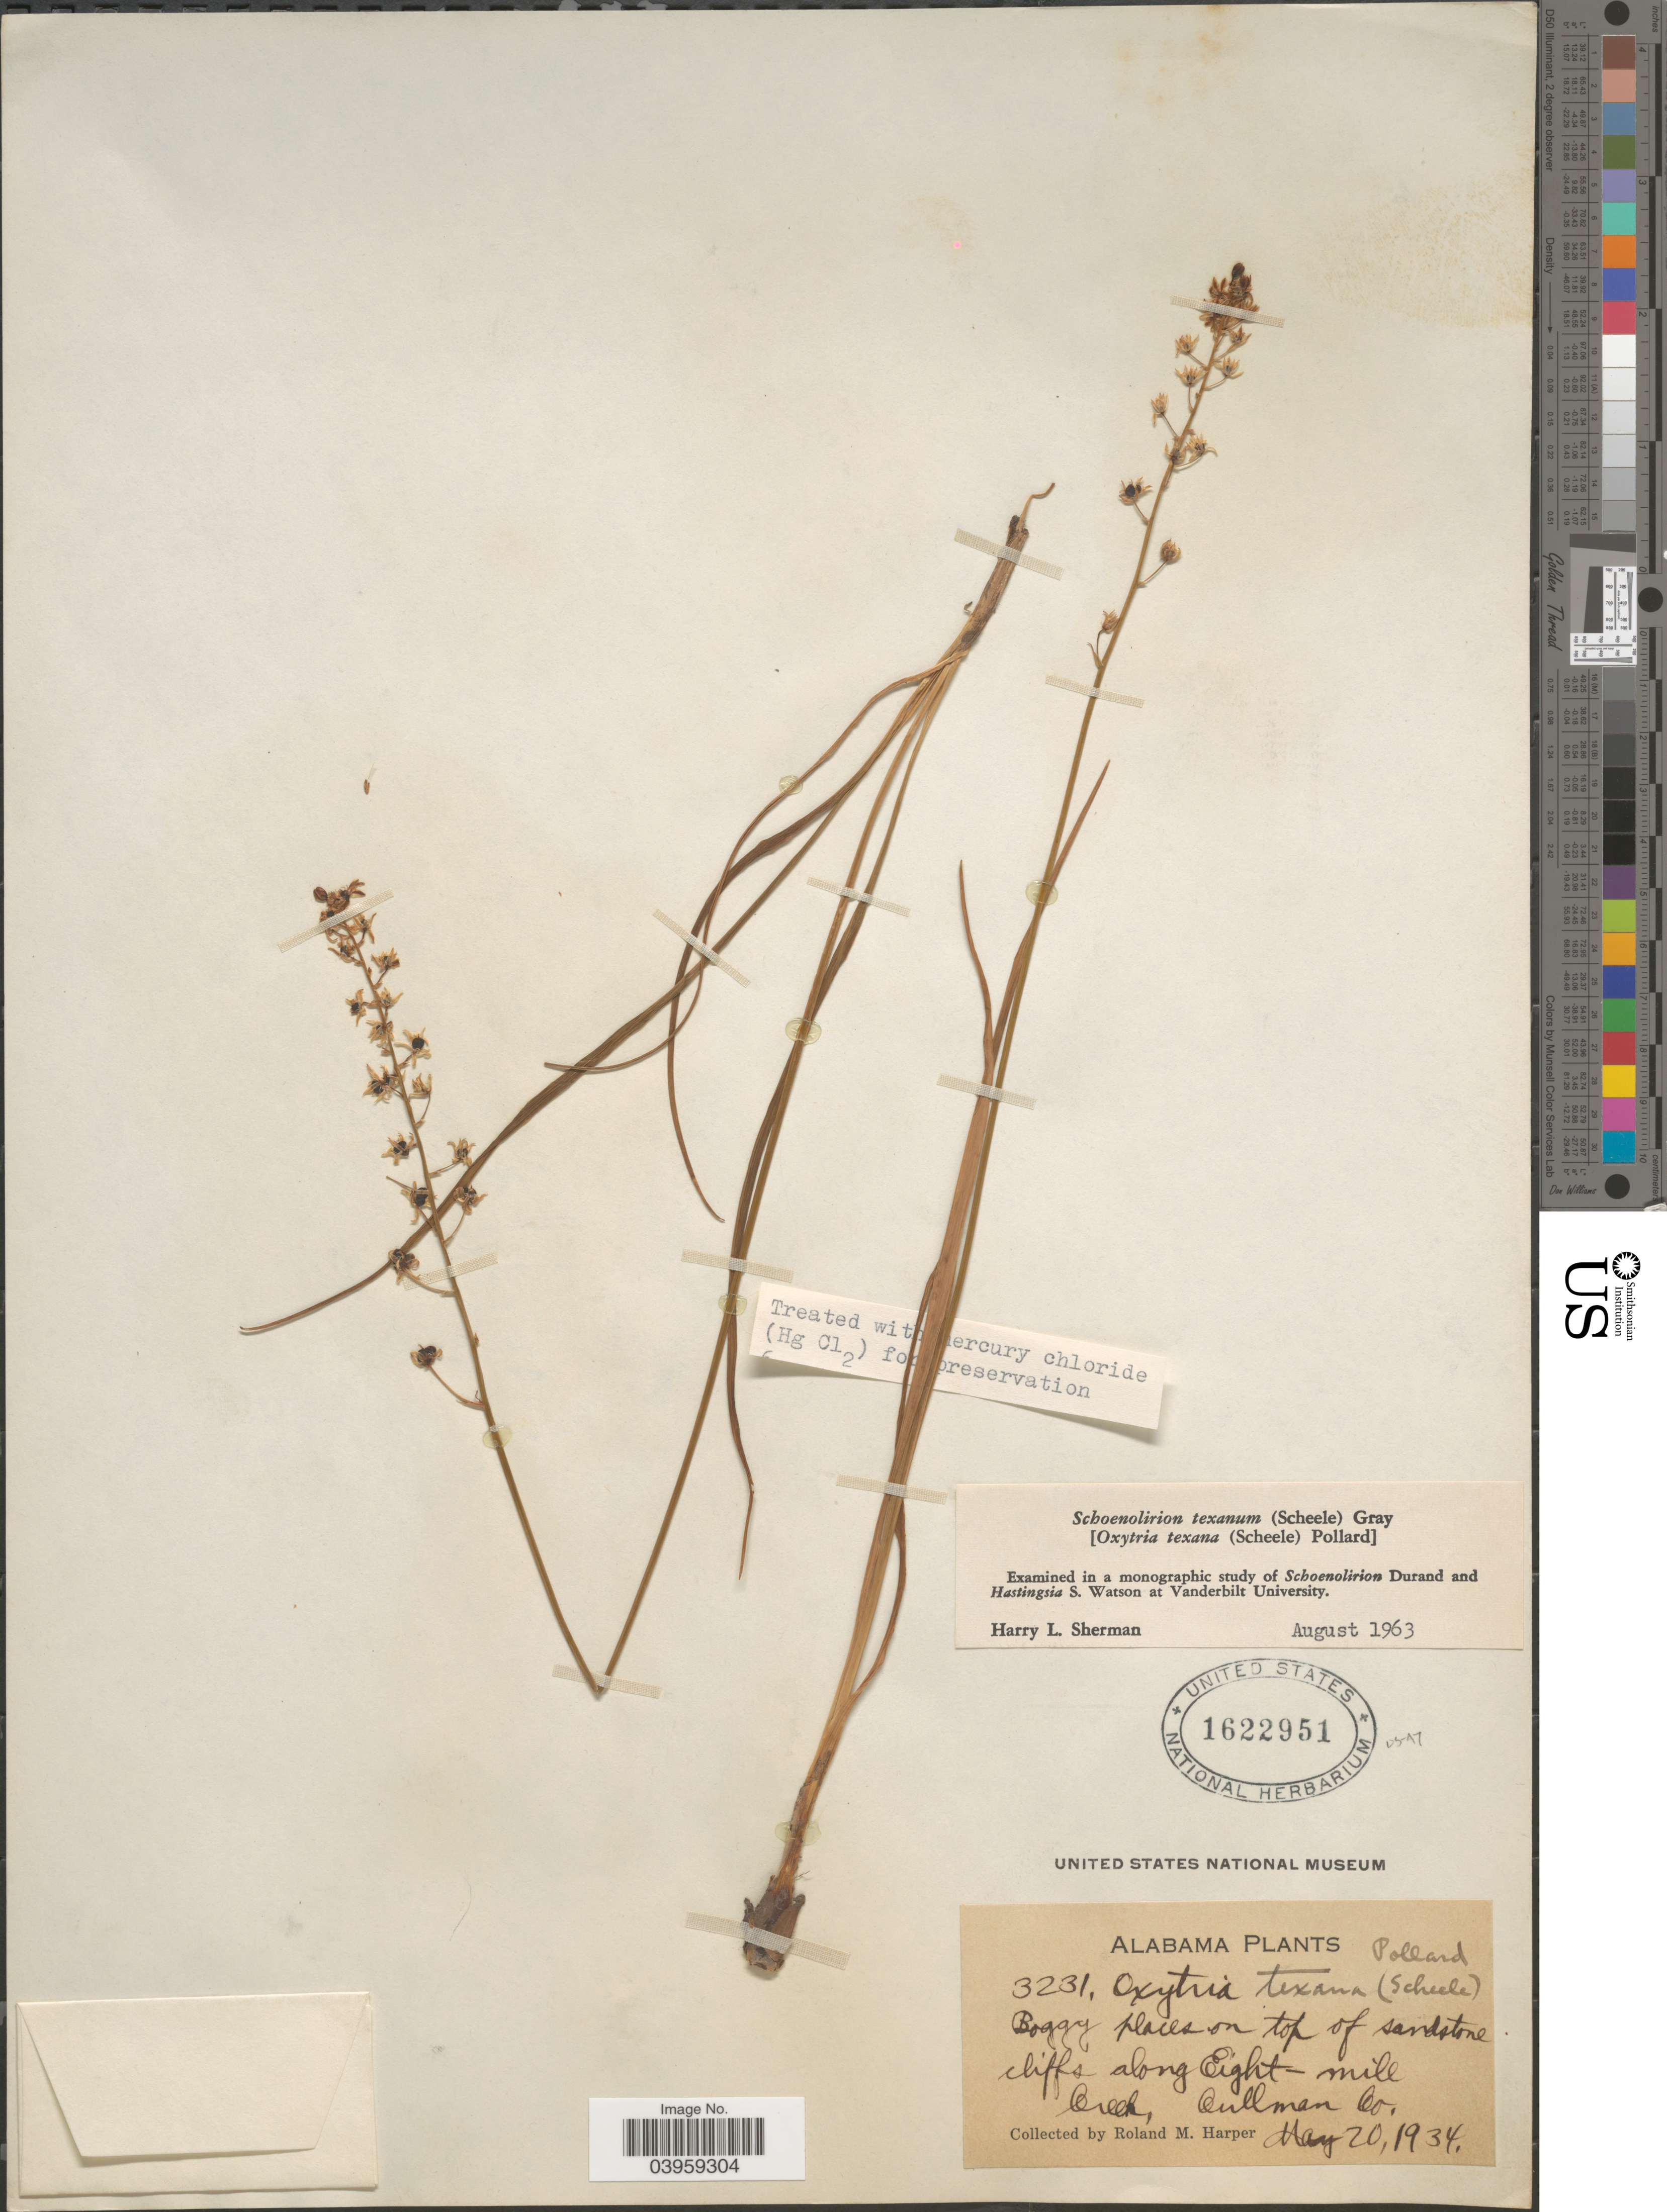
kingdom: Plantae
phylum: Tracheophyta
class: Liliopsida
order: Asparagales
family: Asparagaceae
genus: Schoenolirion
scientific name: Schoenolirion wrightii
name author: Sherman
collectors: R. M. Harper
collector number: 3231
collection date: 1934-05-20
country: United States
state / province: Alabama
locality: Along Eight-mile Creek, Cullman Co.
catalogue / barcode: US 1622951